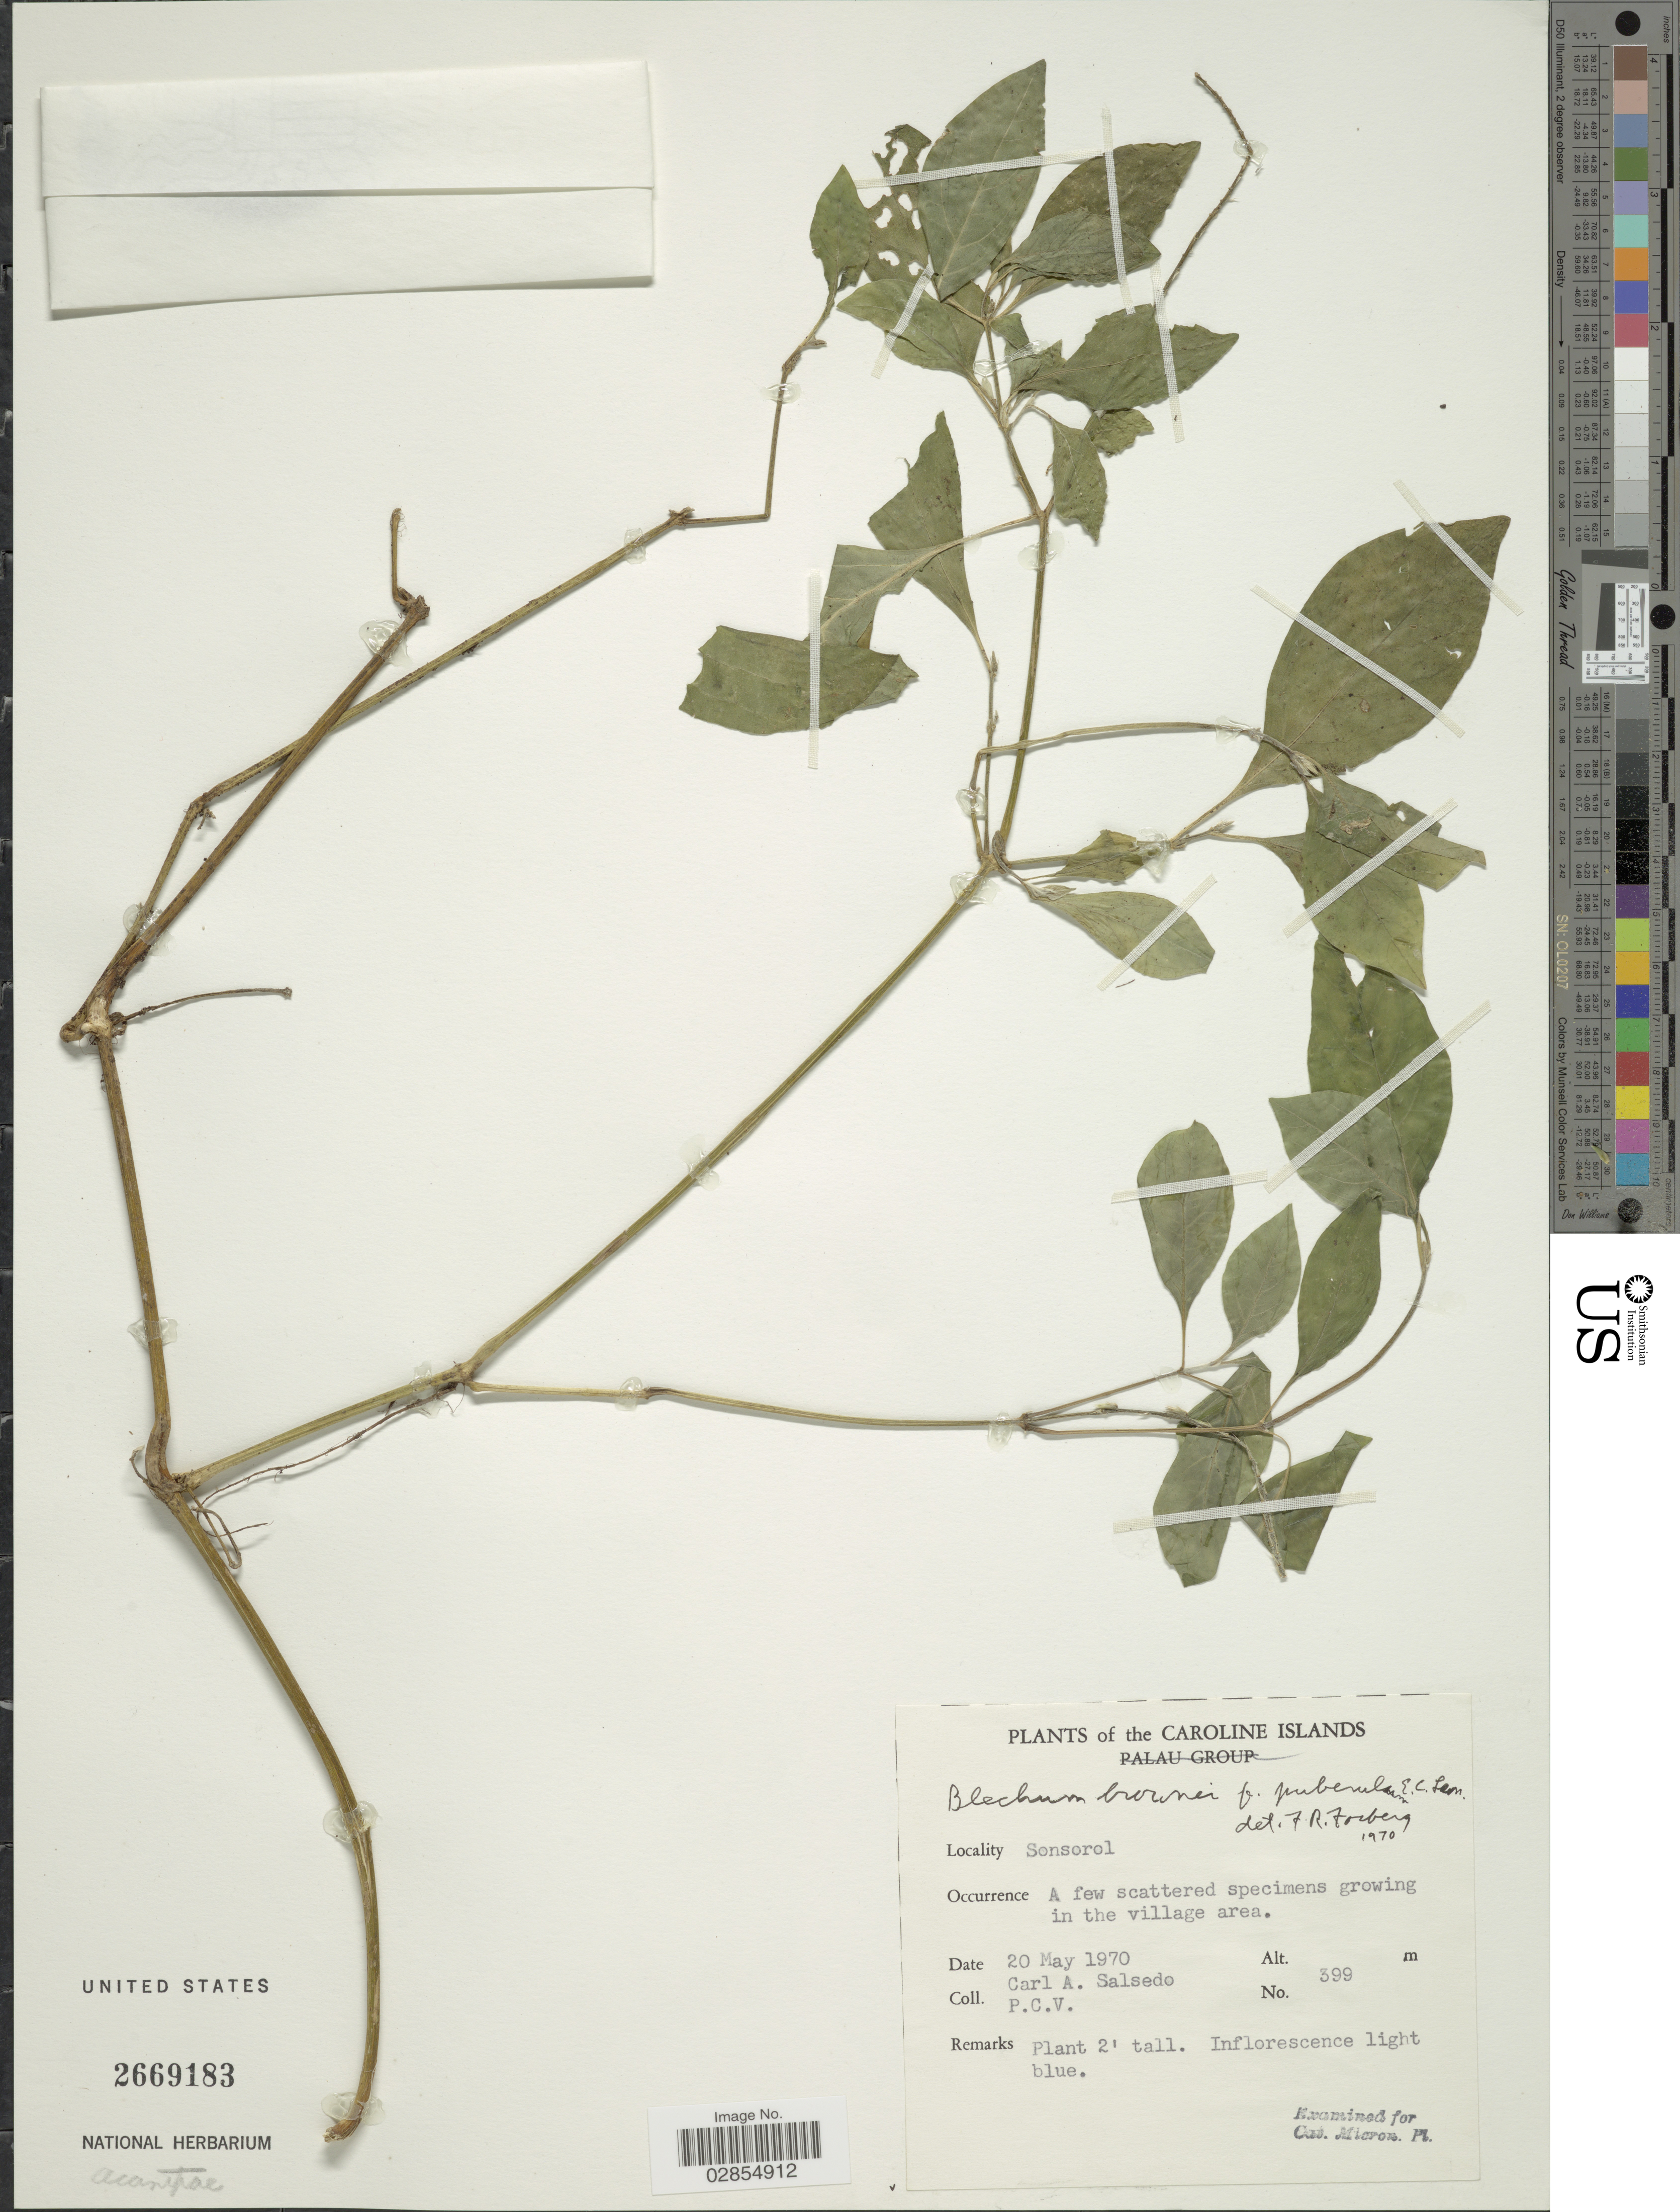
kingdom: Plantae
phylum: Tracheophyta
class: Magnoliopsida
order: Lamiales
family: Acanthaceae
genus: Blechum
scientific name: Blechum pyramidatum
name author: (Lam.) Urb.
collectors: C.A. Salsedo & P. C. V.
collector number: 399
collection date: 1970-05-20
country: Palau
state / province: Belau Outliers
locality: Caroline Islands. Sonsorol.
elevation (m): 0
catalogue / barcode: US 2669183